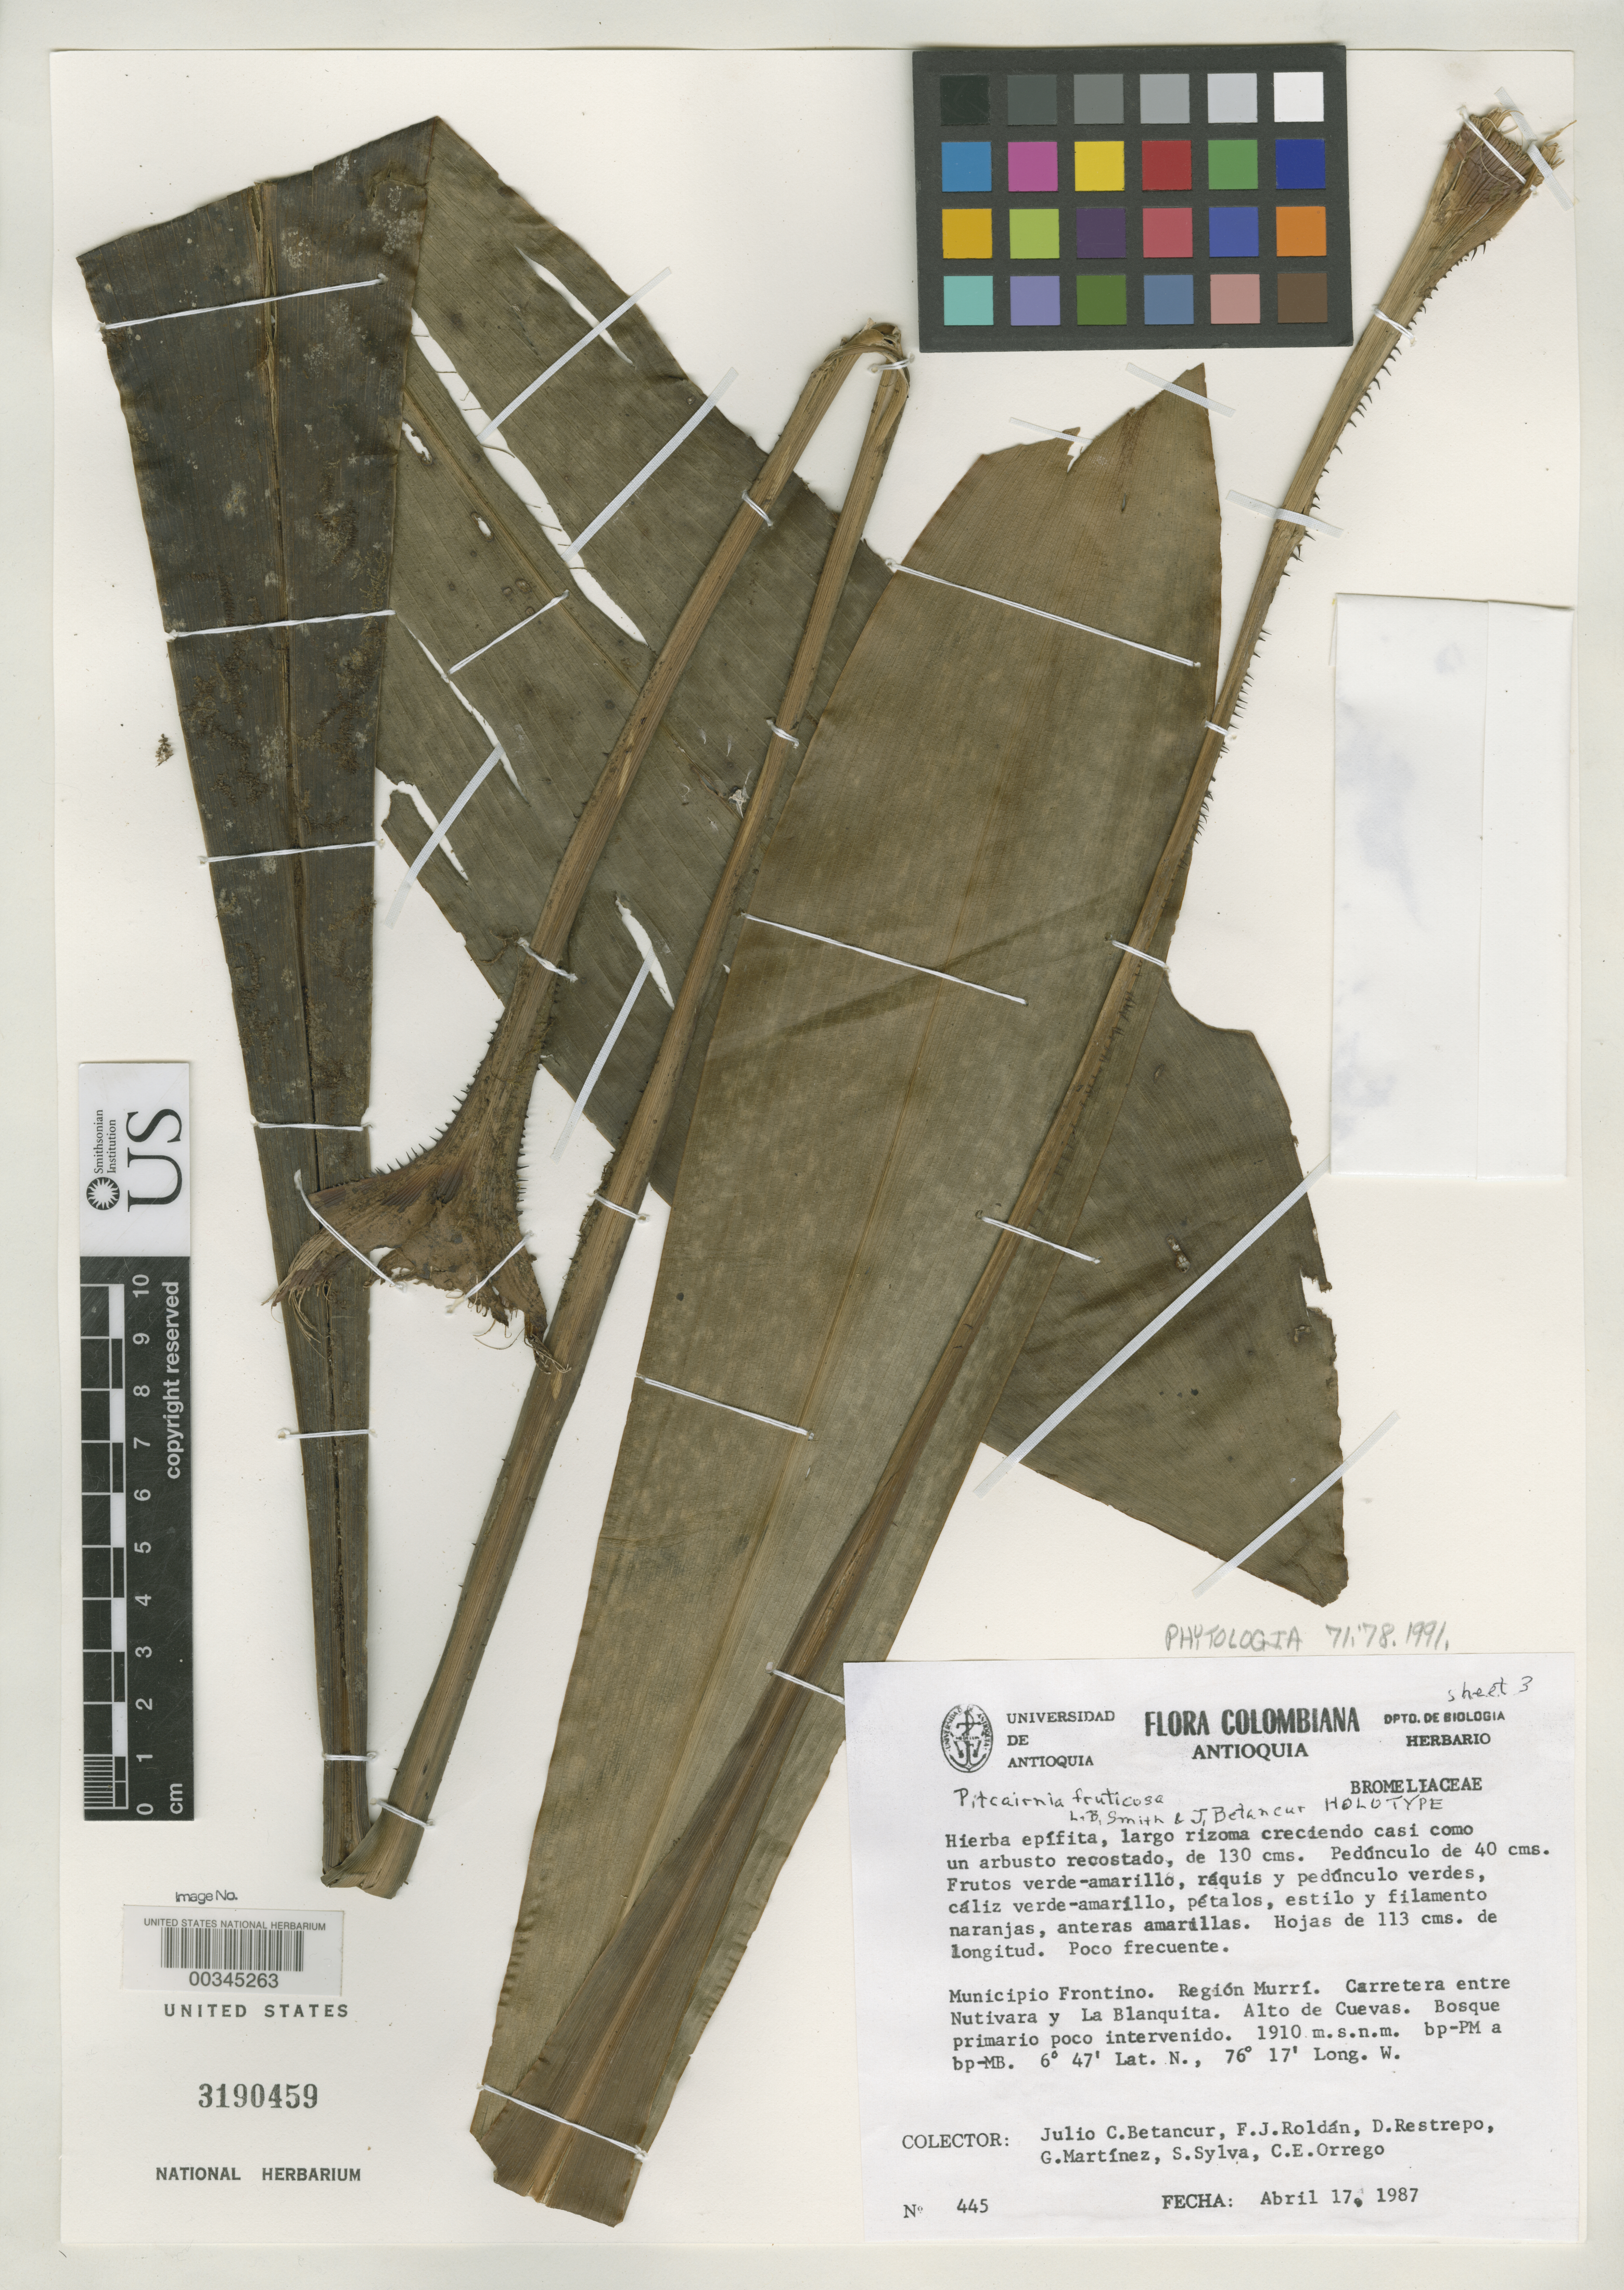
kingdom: Plantae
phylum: Tracheophyta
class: Liliopsida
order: Poales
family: Bromeliaceae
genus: Pitcairnia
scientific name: Pitcairnia fruticosa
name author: L.B. Sm. & Betancur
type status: Holotype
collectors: J. C. Betancur, F. J. Roldán, D. Restrepo, G. Martínez, S. Sylva & C. Orrego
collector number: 445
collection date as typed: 17 Apr 1987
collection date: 1987-04-17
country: Colombia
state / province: Antioquia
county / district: Frontino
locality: Murri region, road between Nutivara & La Blanquita, Alto de Cuevas.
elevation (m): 1910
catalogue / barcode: US 3190459